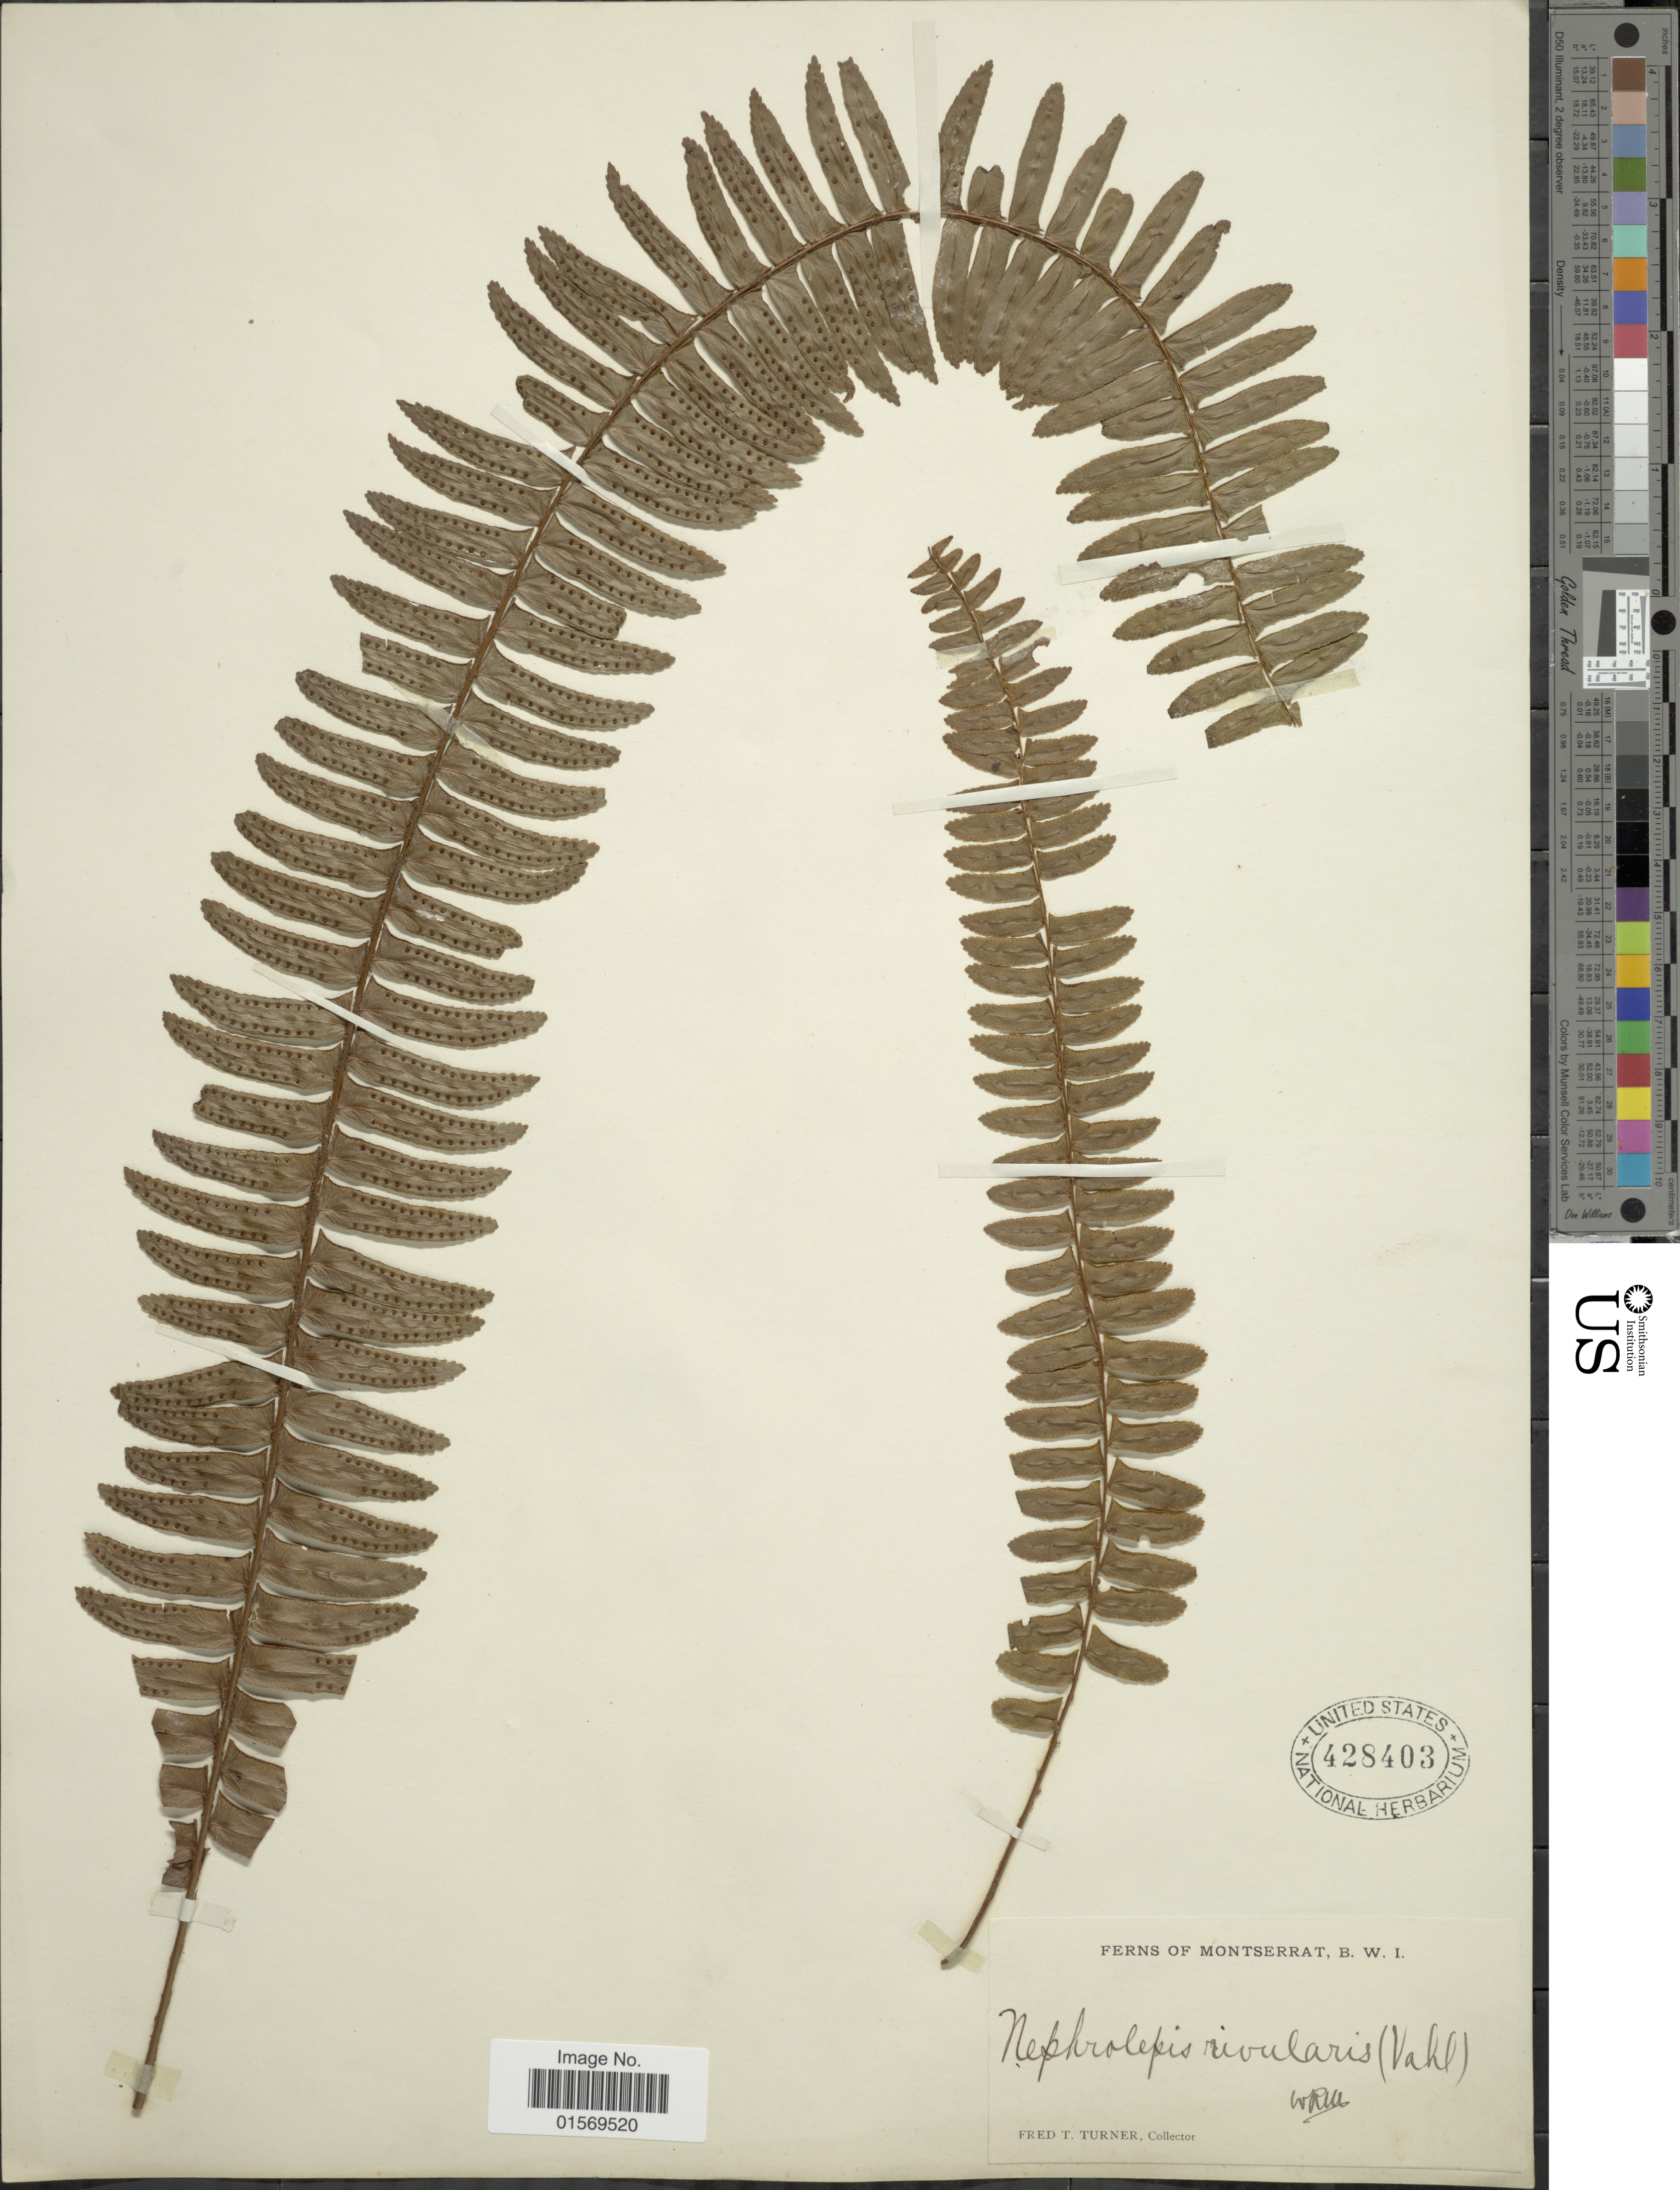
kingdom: Plantae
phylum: Tracheophyta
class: Polypodiopsida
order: Polypodiales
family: Nephrolepidaceae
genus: Nephrolepis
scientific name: Nephrolepis rivularis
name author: (Vahl) Mett. ex Krug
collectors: F. T. Turner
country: Montserrat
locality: Montserrat, B.W.I.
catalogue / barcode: US 428403